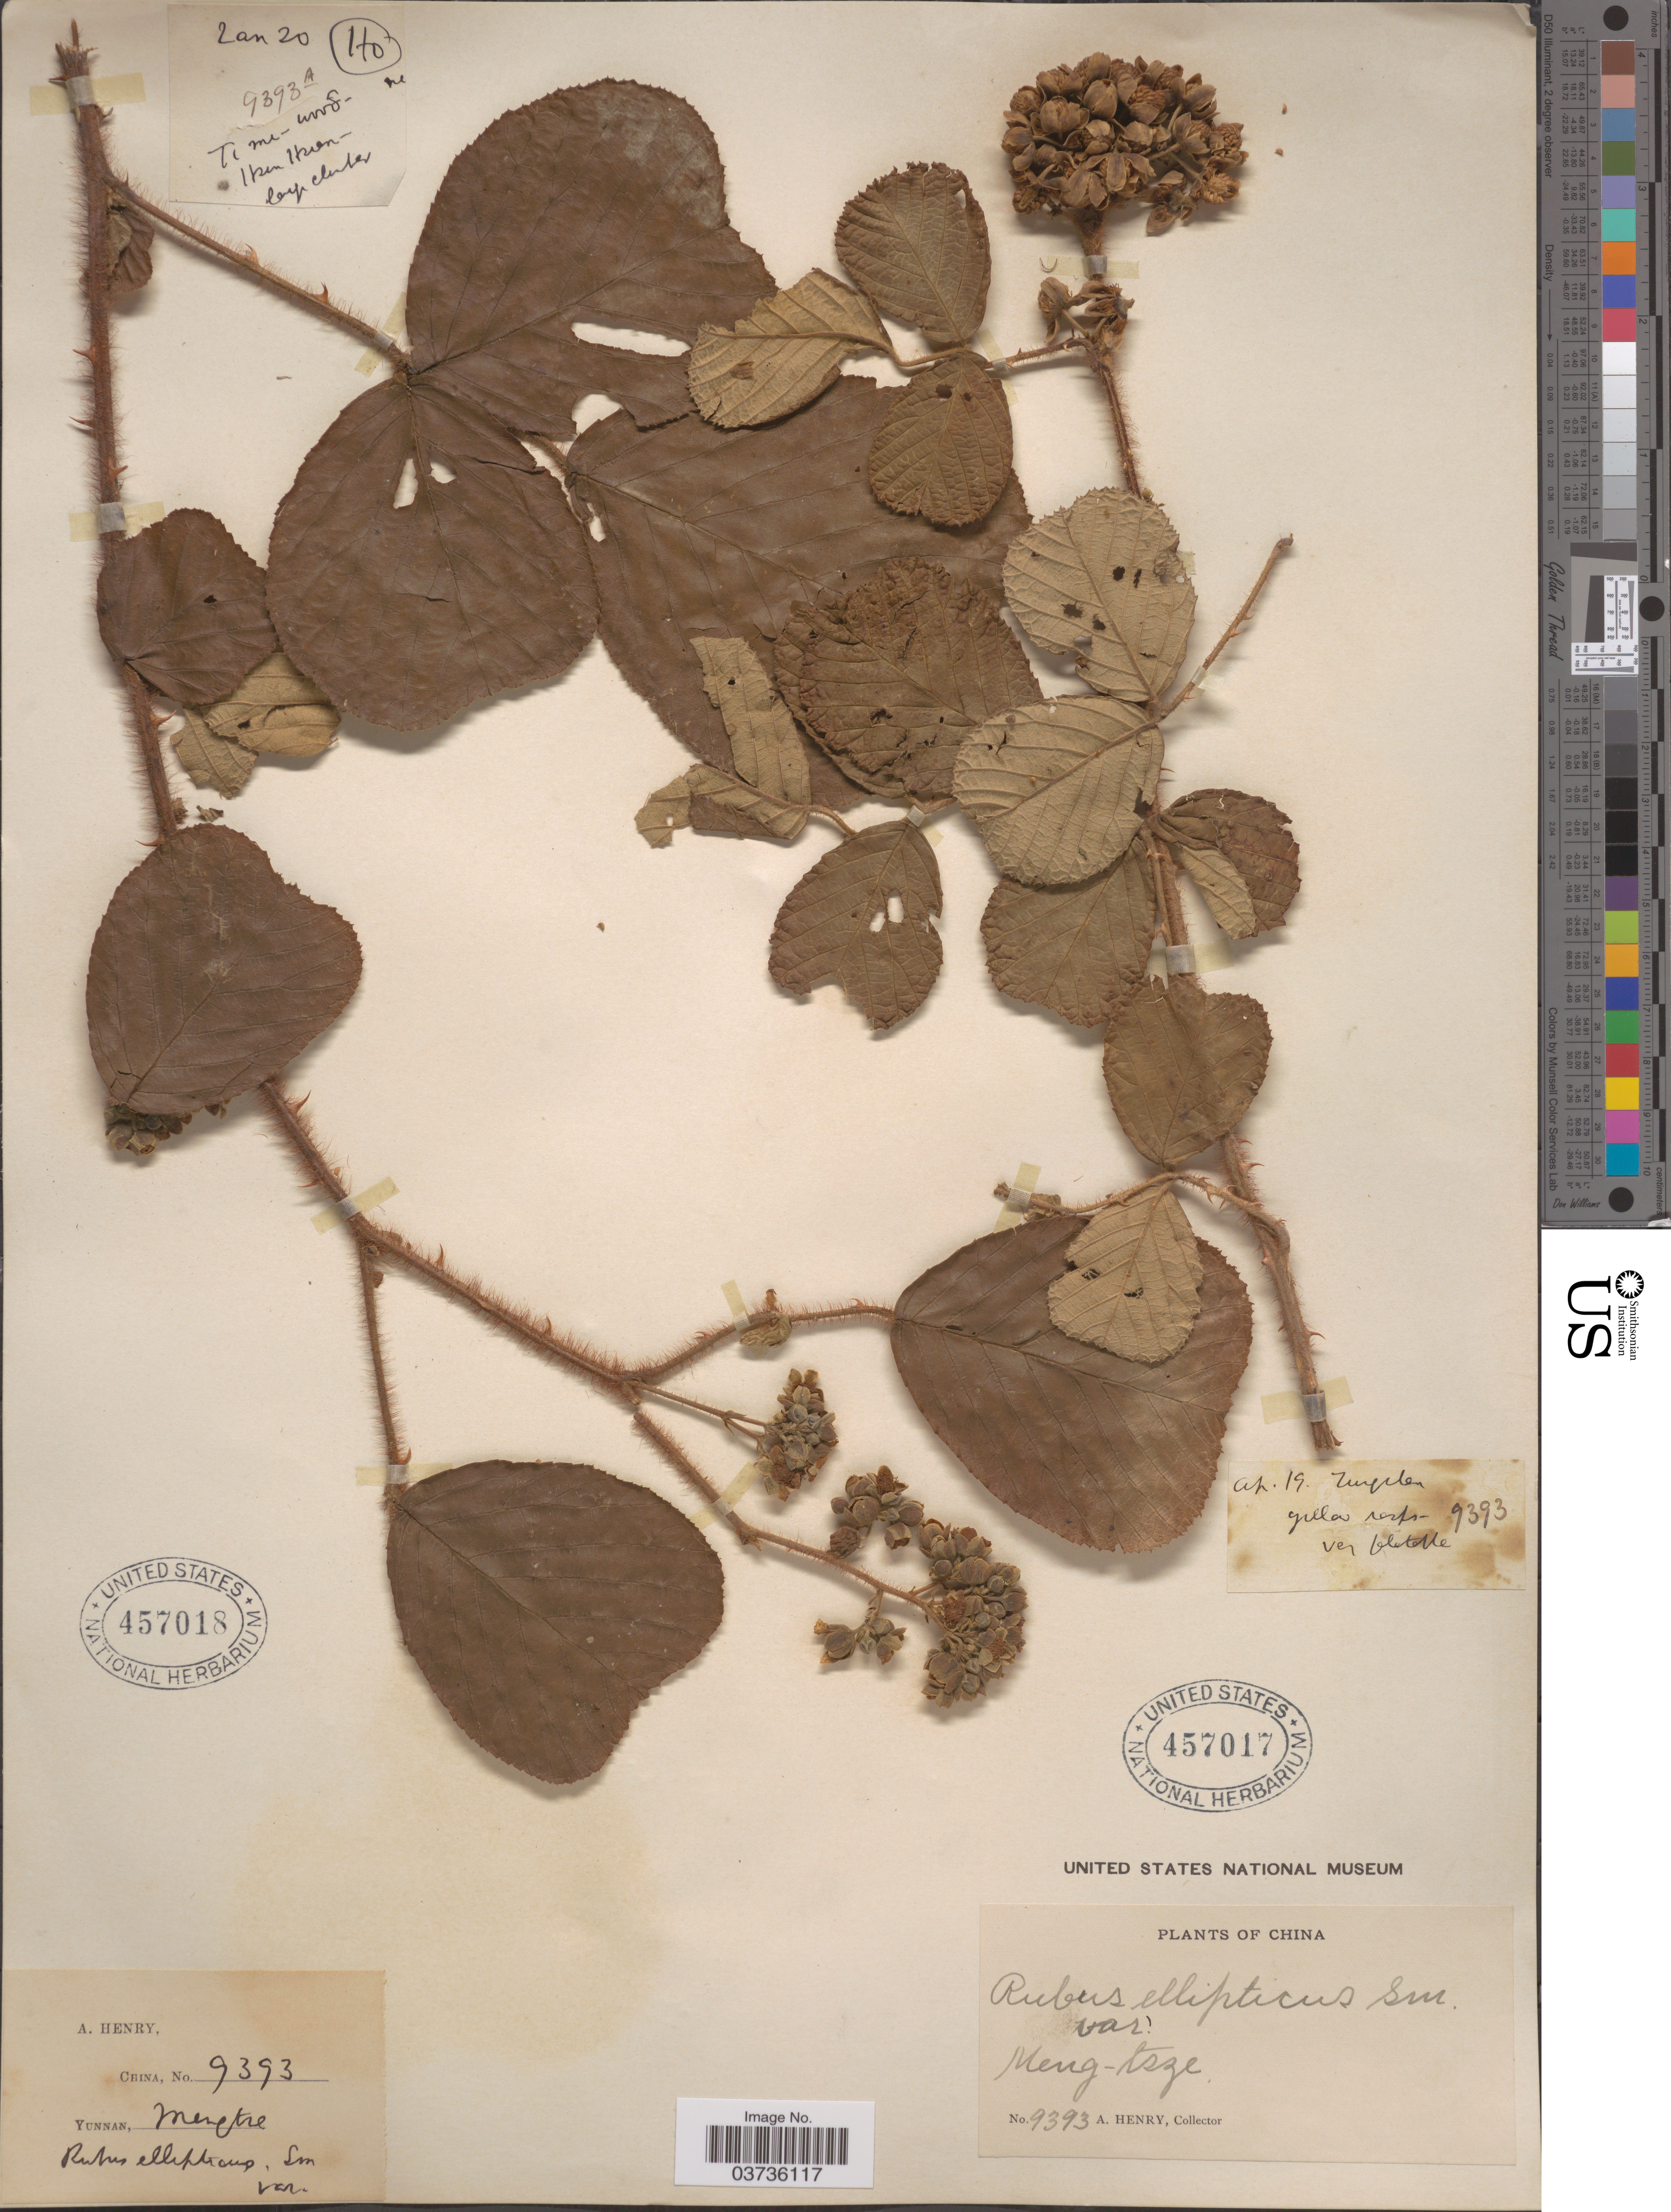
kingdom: Plantae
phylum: Tracheophyta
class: Magnoliopsida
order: Rosales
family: Rosaceae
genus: Rubus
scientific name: Rubus obcordatus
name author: (Franch.) Thuan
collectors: A. Henry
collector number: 9393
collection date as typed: Transcribed d/m/y: /4/19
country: China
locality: Meng-tsze.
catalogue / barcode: US 457017